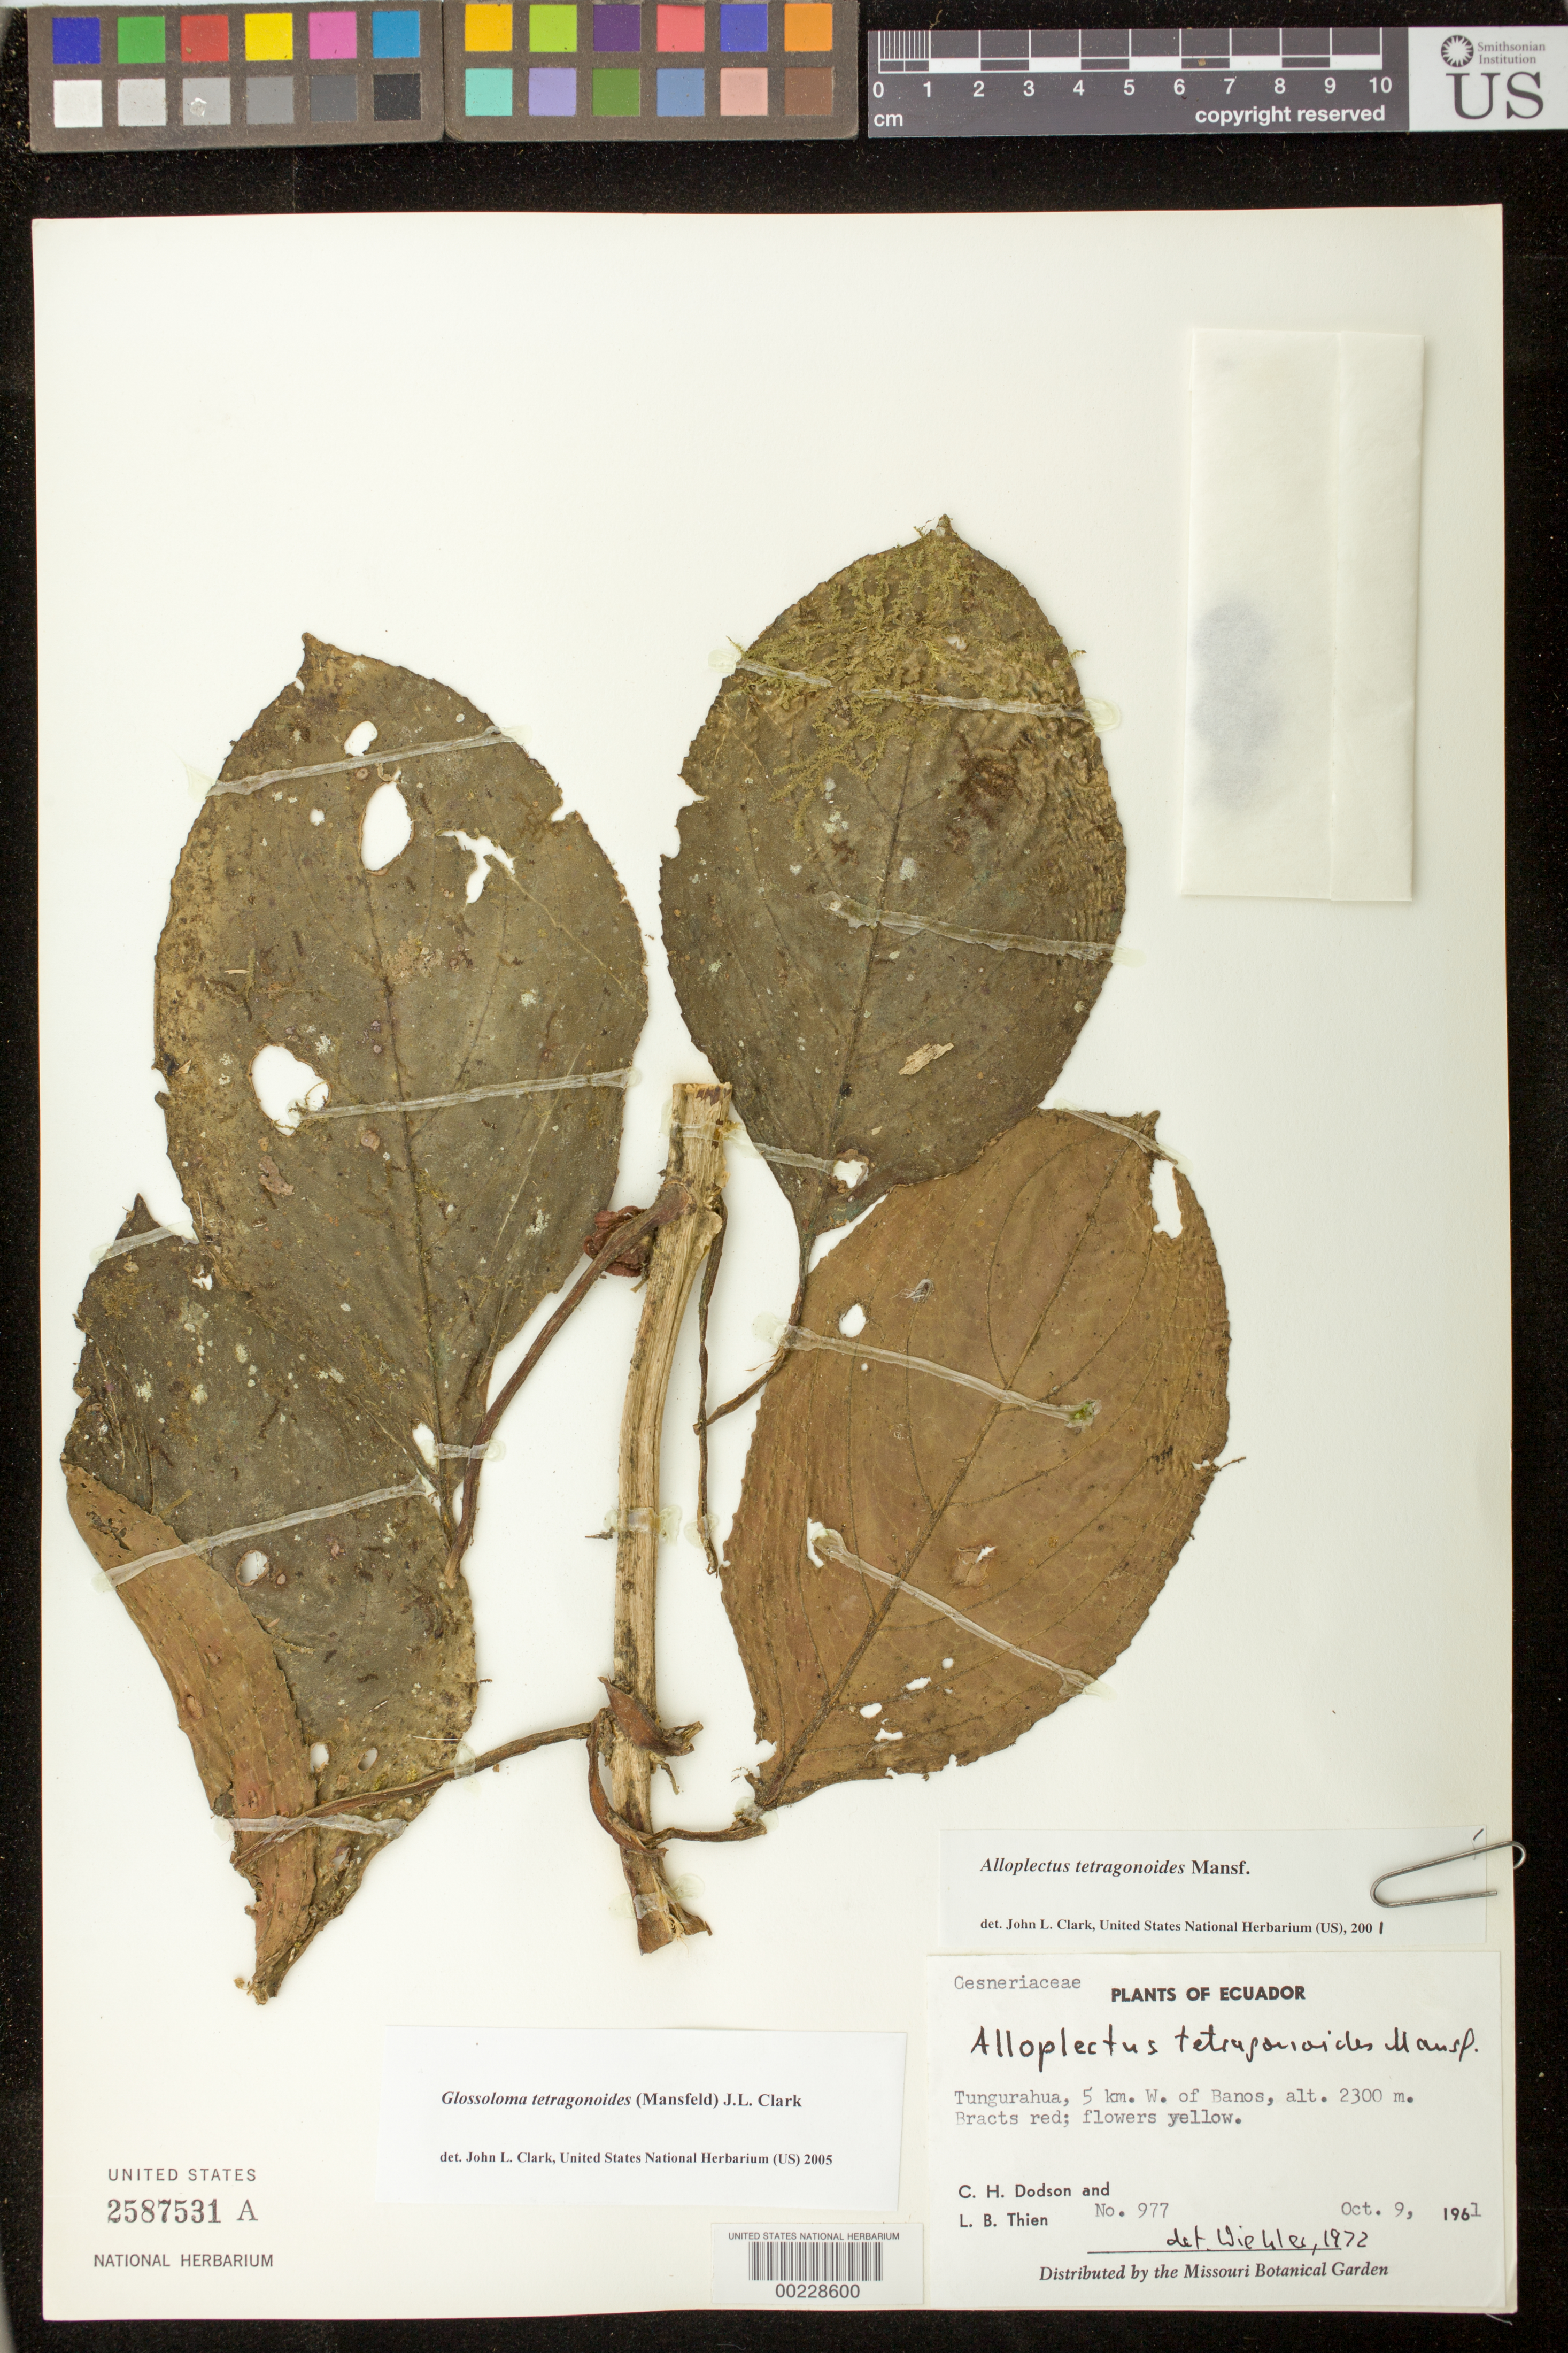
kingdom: Plantae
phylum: Tracheophyta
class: Magnoliopsida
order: Lamiales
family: Gesneriaceae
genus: Glossoloma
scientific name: Glossoloma tetragonoides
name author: (Mansf.) J.L. Clark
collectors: C. H. Dodson & L. Thien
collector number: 977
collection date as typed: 09 Oct 1961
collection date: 1961-10-09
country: Ecuador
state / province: Tungurahua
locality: Tungurahua, 5 km W of Banos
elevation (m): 2300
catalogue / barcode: US 2587531A